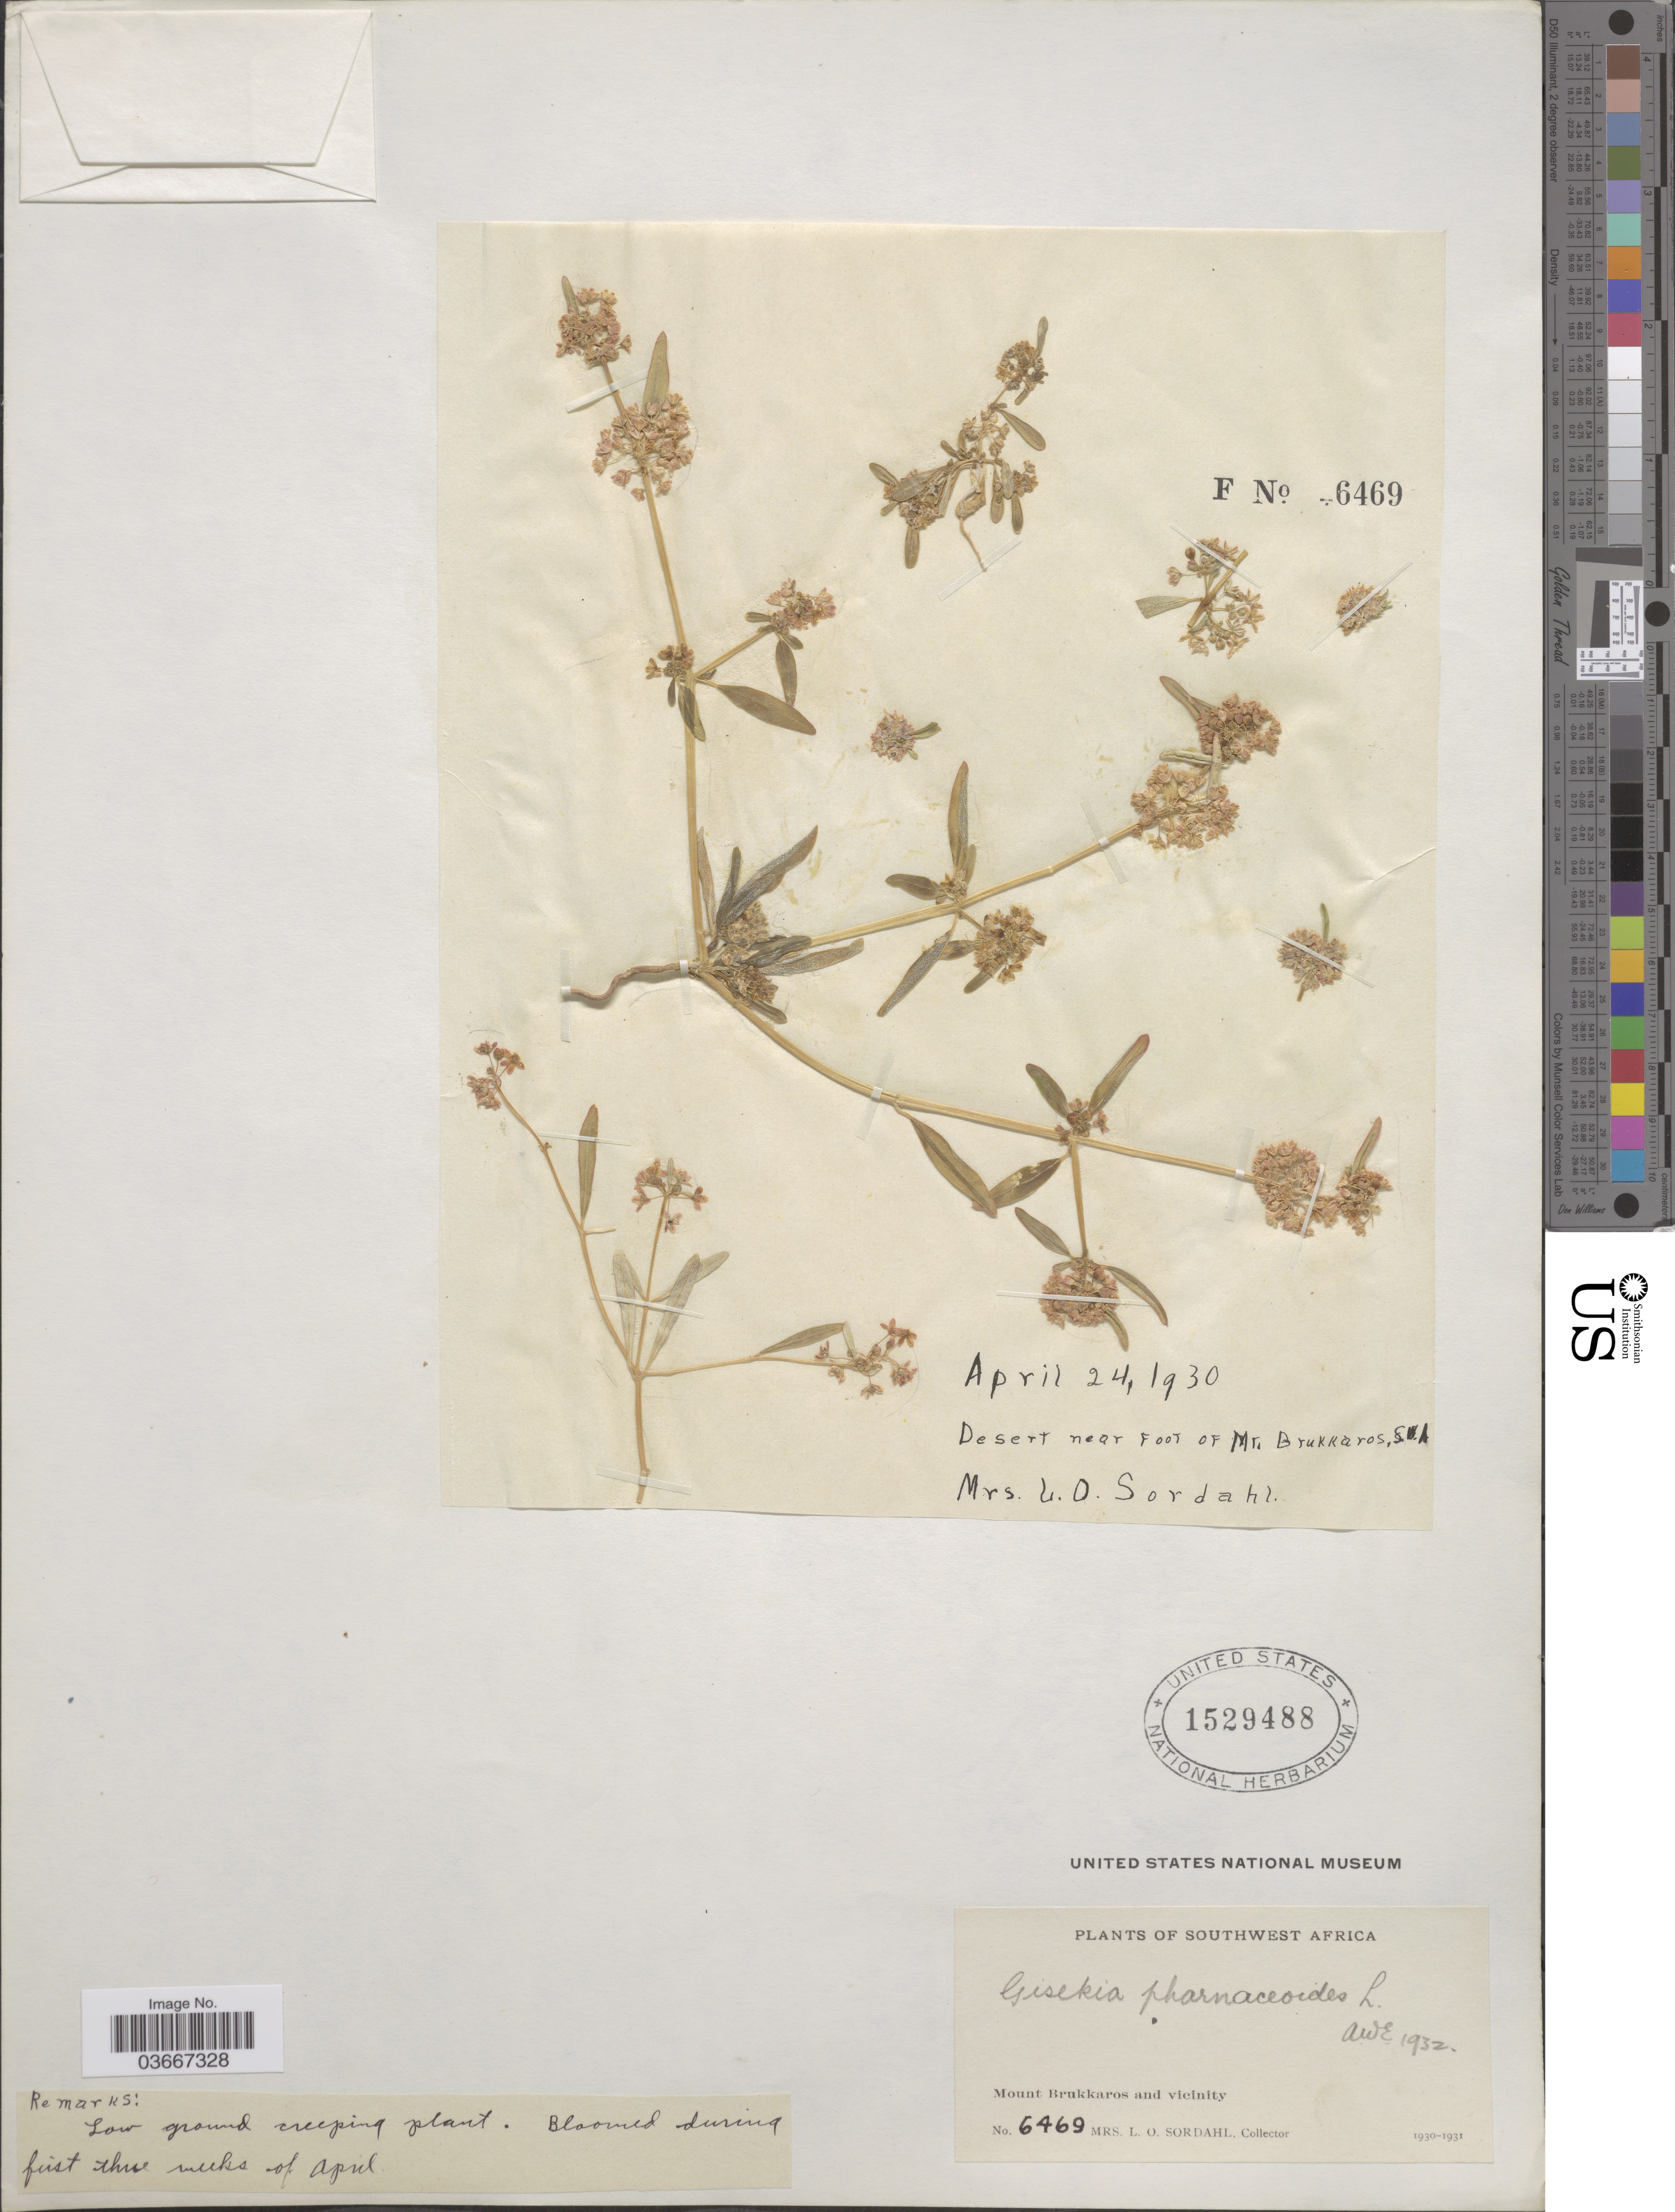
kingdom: Plantae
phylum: Tracheophyta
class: Magnoliopsida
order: Caryophyllales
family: Gisekiaceae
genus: Gisekia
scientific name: Gisekia pharnaceoides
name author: L.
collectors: L. Sordahl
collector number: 6469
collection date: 1930-04-24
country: Namibia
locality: Desert near Foot of Mr. Brukkaros. Southwest Africa. Mount Brukkaros and vicinity.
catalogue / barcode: US 1529488